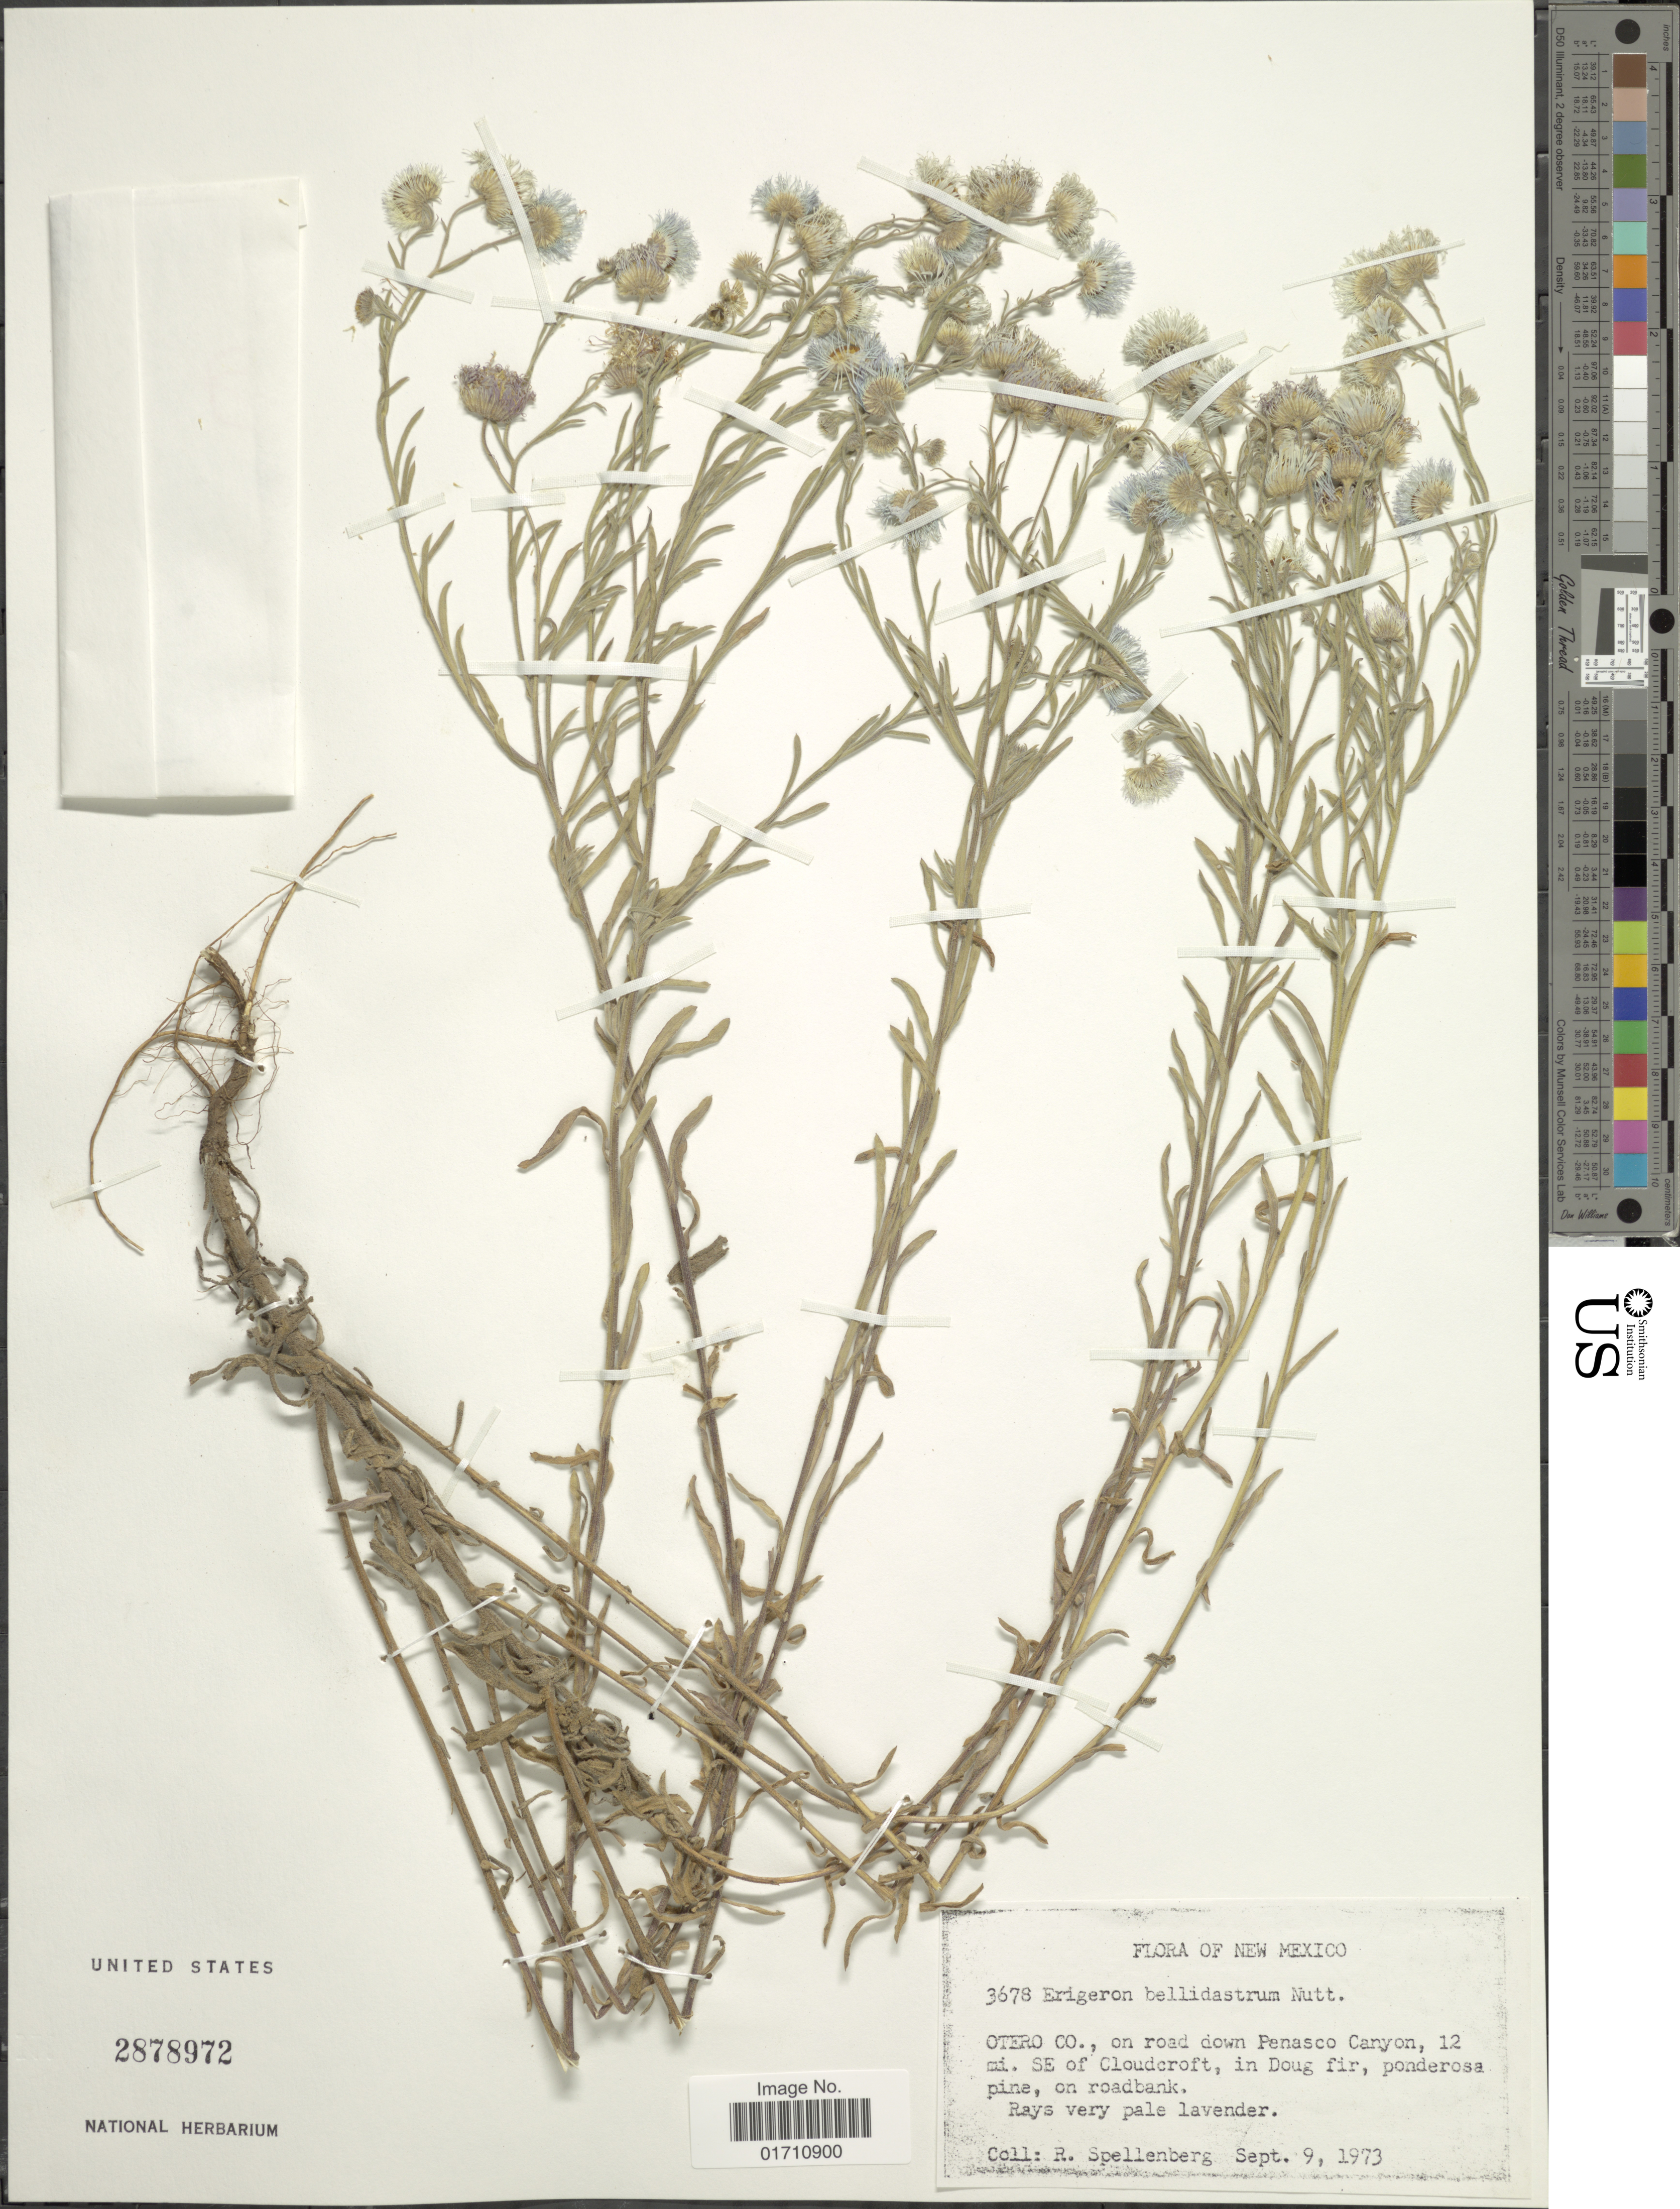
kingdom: Plantae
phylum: Tracheophyta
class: Magnoliopsida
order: Asterales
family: Asteraceae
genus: Erigeron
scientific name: Erigeron bellidiastrum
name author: Nutt.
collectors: R. Spellenberg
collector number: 3678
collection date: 1973-09-09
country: United States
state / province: New Mexico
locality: Otero Co., on road down Panasco Canyon, 12 mi SE of Cloudcroft, in Doug fir, ponderosa pine, on roadbank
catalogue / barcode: US 2878972